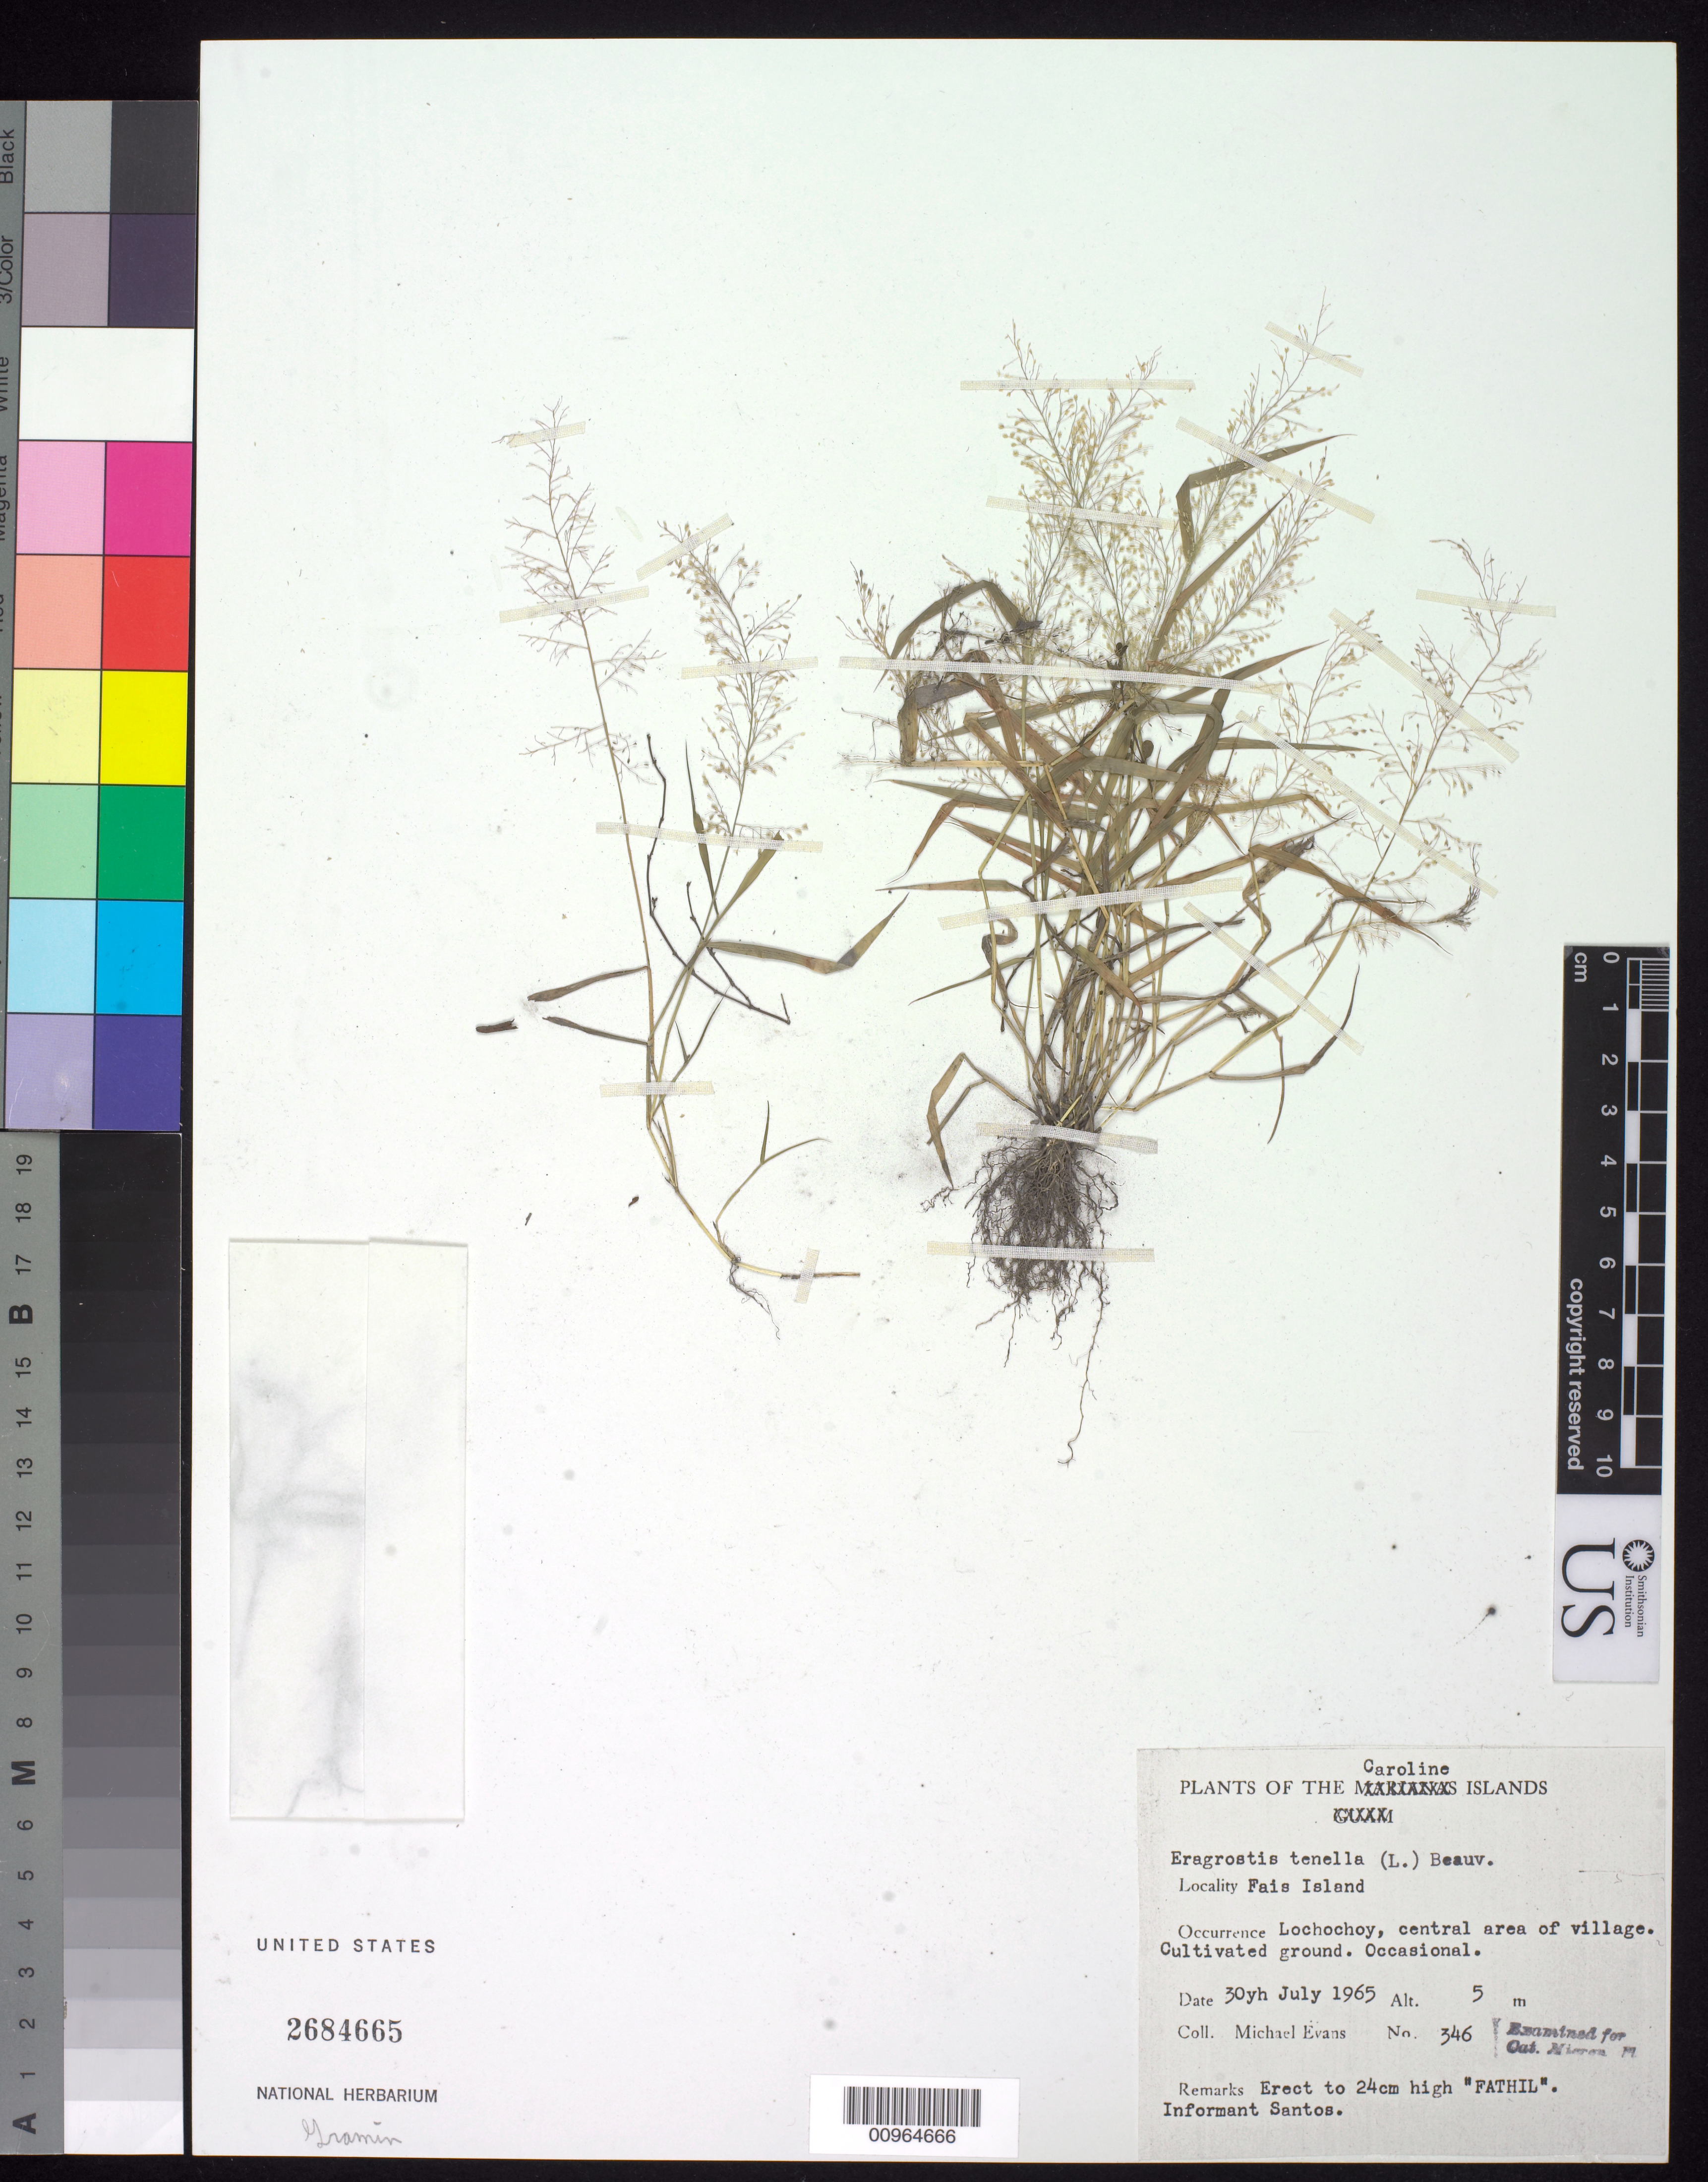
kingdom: Plantae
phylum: Tracheophyta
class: Liliopsida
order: Poales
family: Poaceae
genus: Eragrostis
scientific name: Eragrostis tenella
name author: (L.) P. Beauv. ex Roem. & Schult.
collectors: M. Evans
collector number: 346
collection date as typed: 30 Jul 1965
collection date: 1965-07-30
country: Micronesia, Federated States of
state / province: Yap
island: Fais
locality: Lochochoy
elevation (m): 5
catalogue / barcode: US 2684665